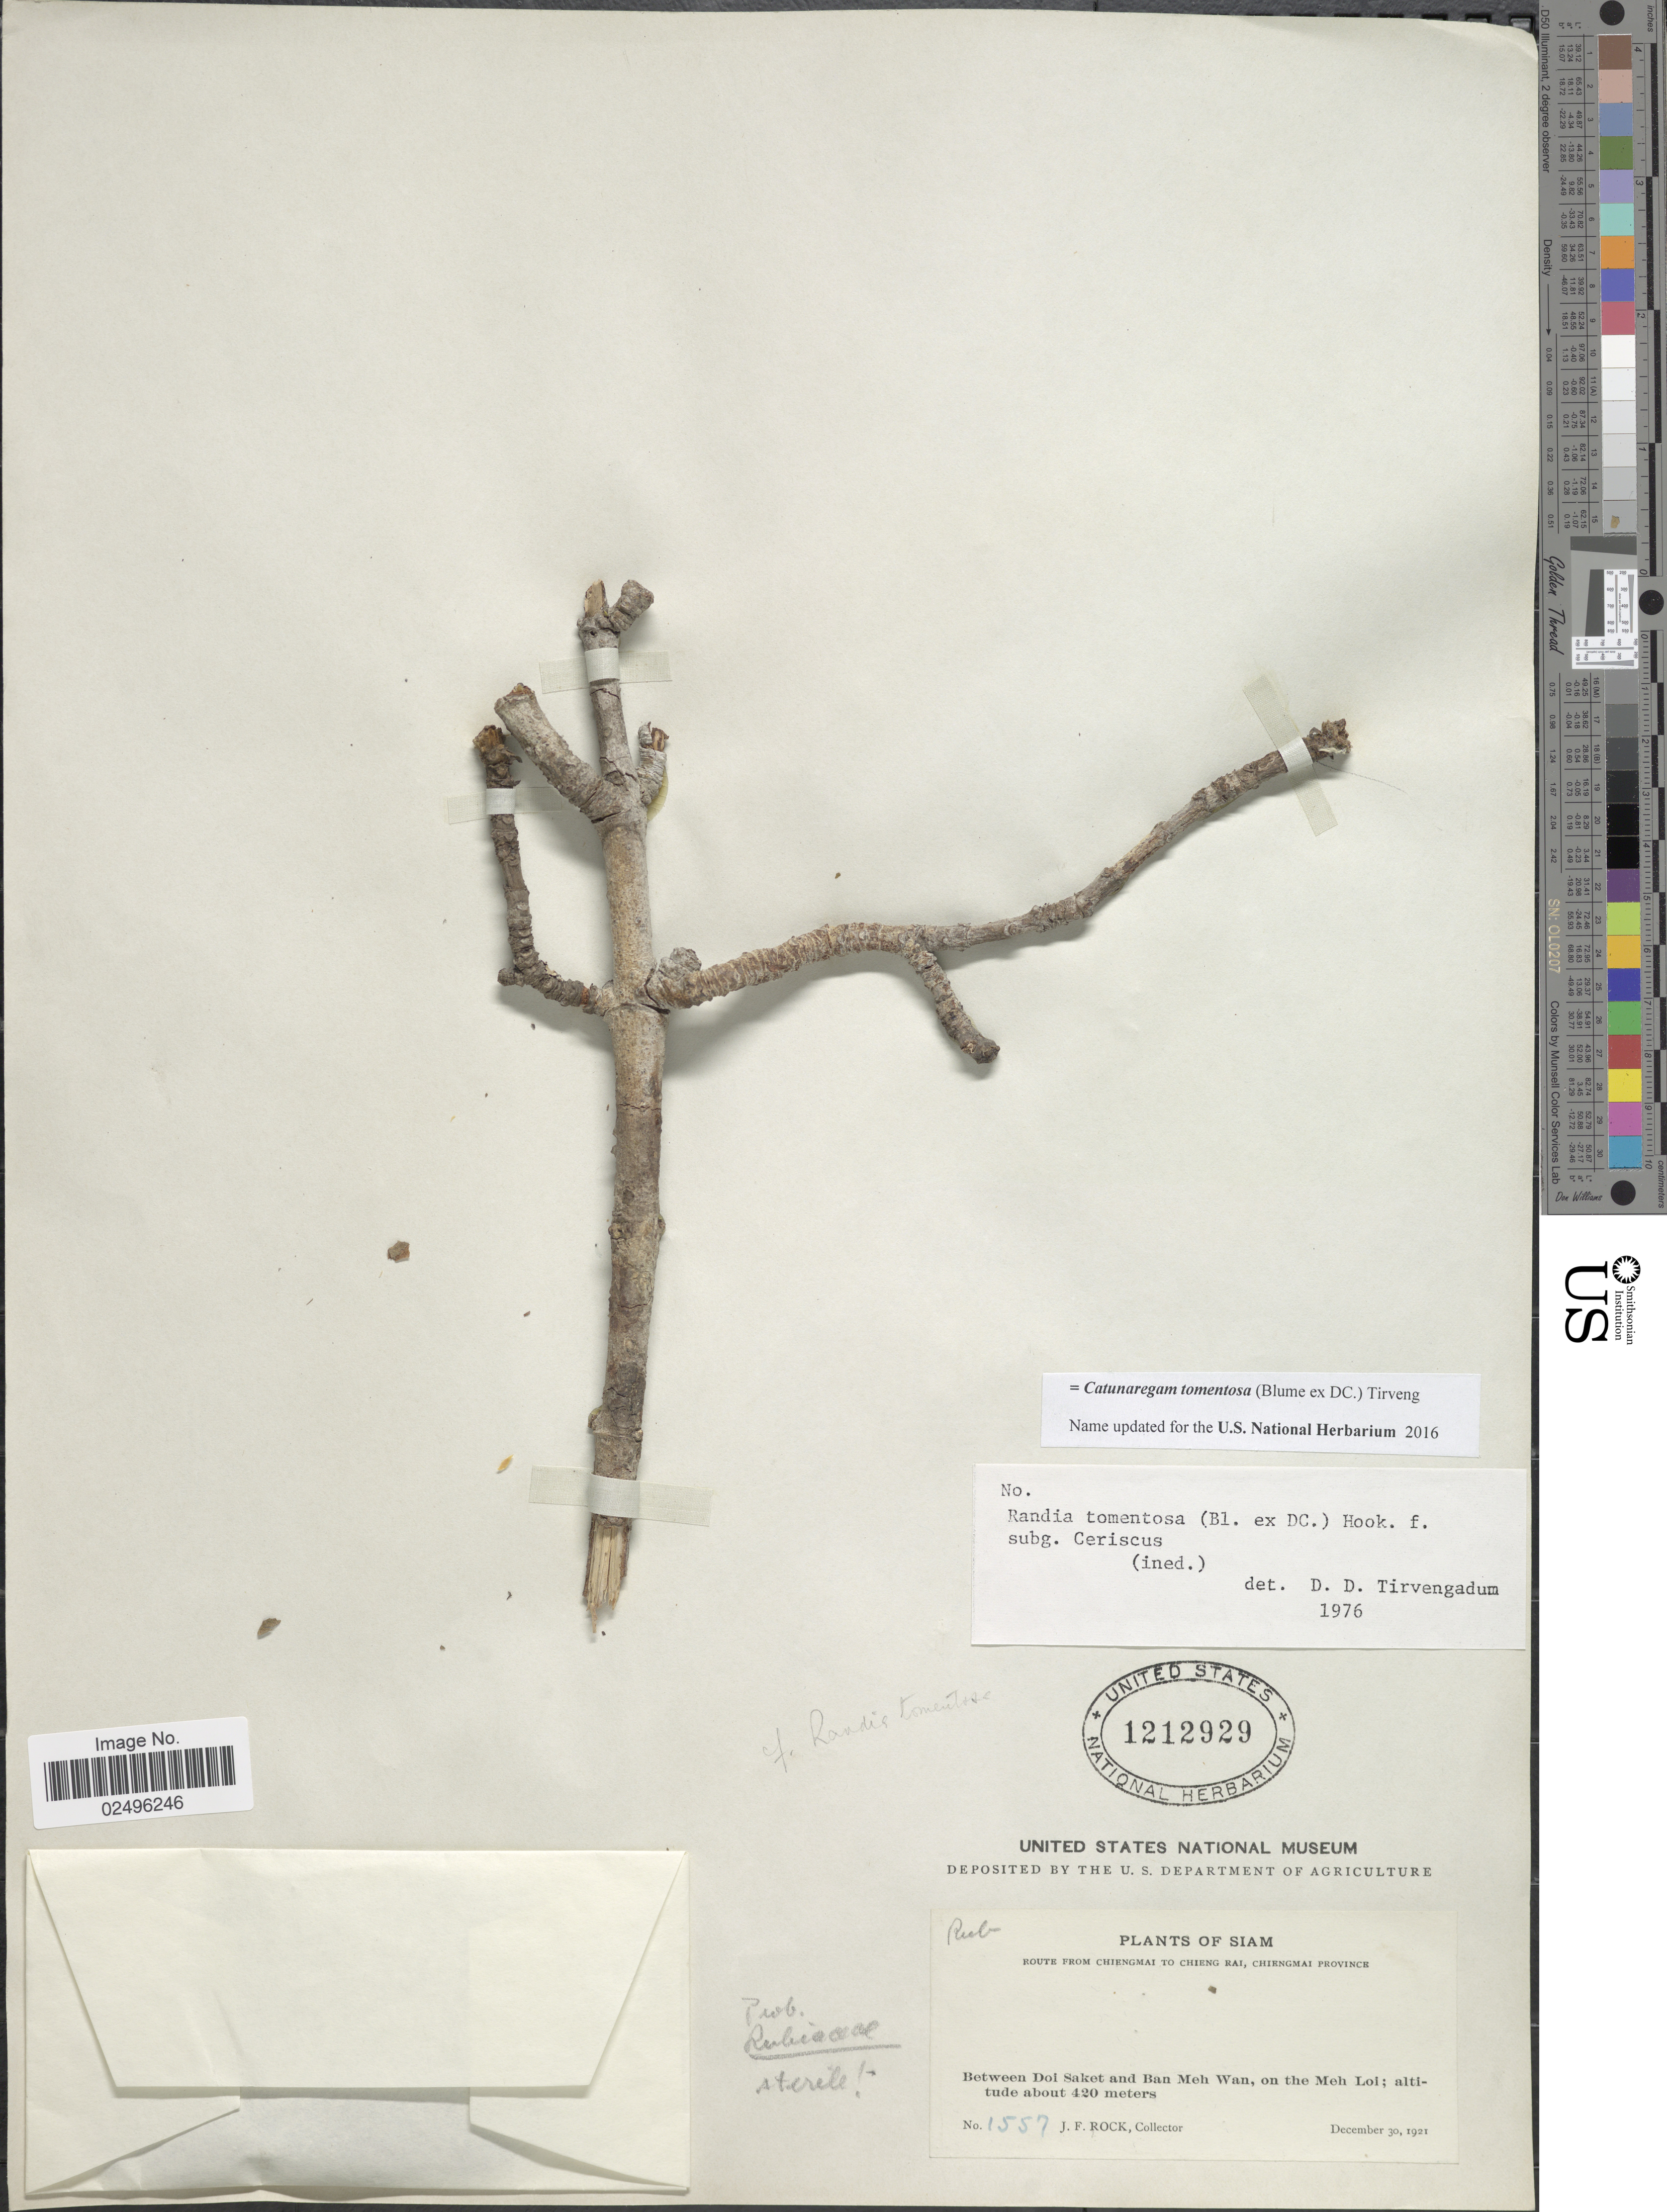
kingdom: Plantae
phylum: Tracheophyta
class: Magnoliopsida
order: Gentianales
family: Rubiaceae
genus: Catunaregam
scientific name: Catunaregam tomentosa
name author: (Blume ex DC.) Tirveng.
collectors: J. Rock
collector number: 1557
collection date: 1921-12-30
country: Thailand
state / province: Chiang Mai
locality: Siam. Route from Chiengmai to Chieng Rai, Chiengmai Province. Between Doi Saket and Ban Meh wan, on the Meh Loi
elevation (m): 420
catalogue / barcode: US 1212929